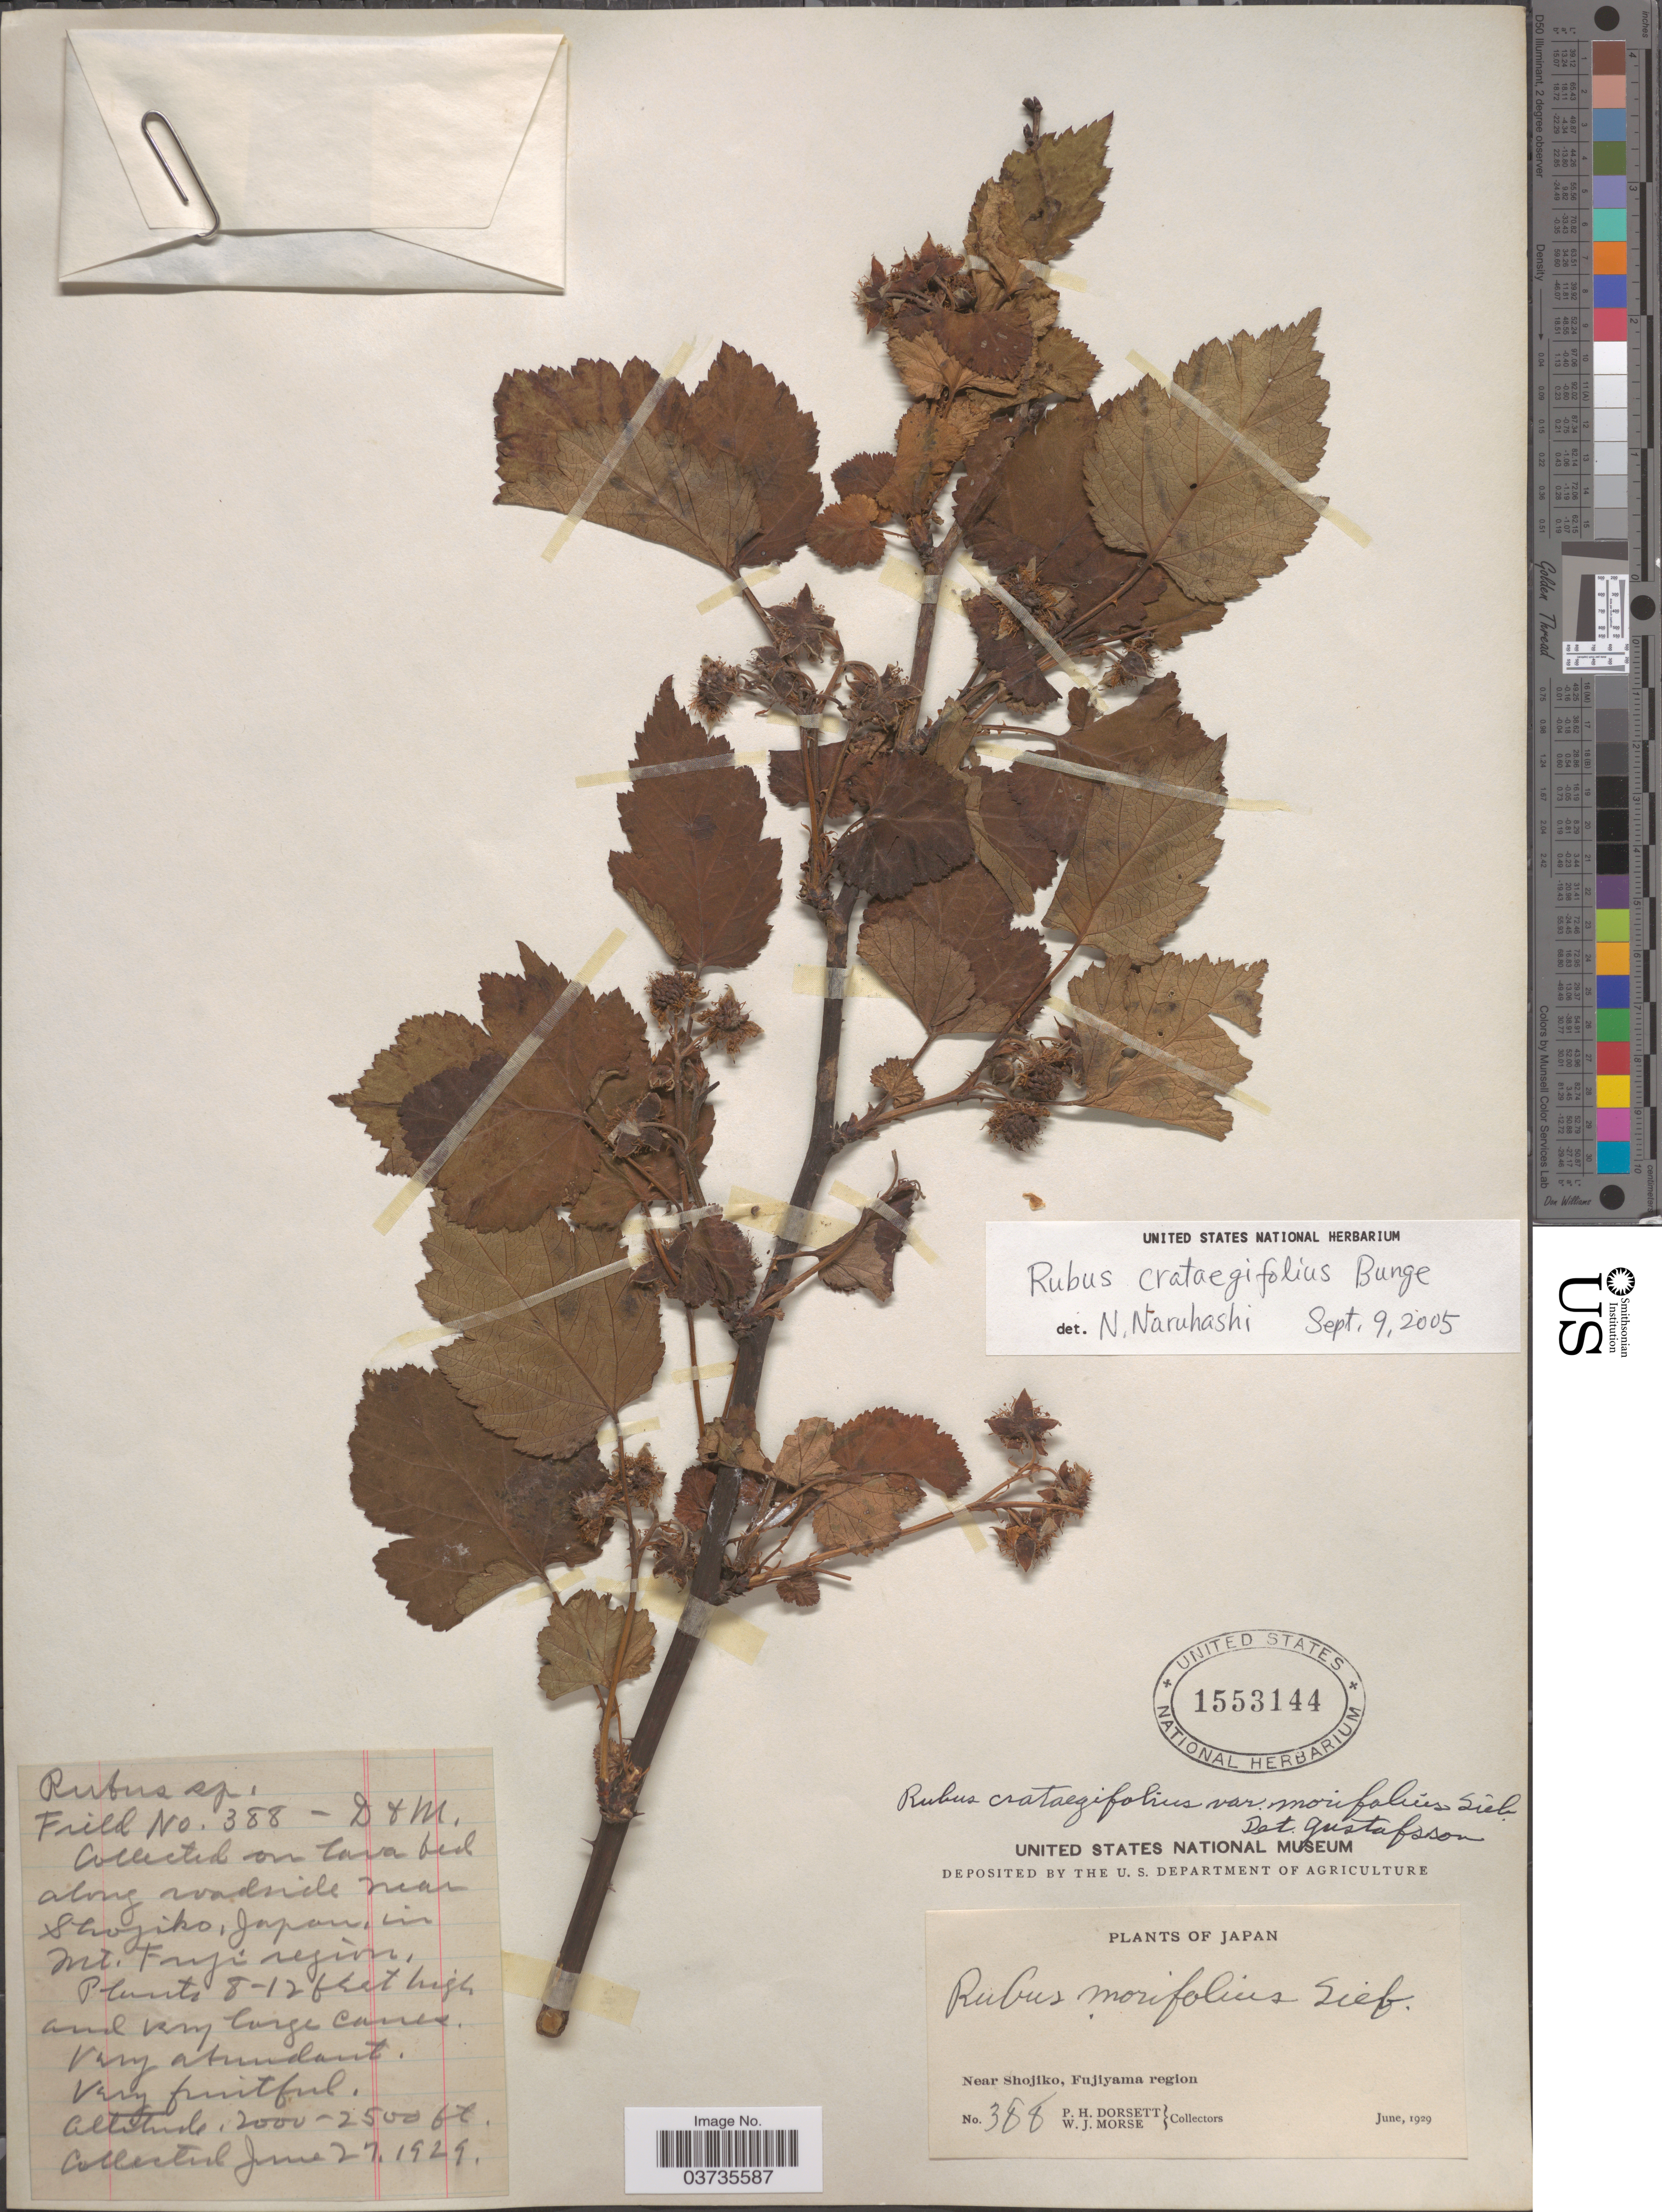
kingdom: Plantae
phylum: Tracheophyta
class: Magnoliopsida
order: Rosales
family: Rosaceae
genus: Rubus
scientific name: Rubus crataegifolius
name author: Bunge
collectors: P. H. Dorsett & W. J. Morse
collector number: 388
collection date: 1929-06-27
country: Japan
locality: Near Shojiko, Fujiyama region. On lava bed along roadside, near Shojiko, in Mt. Fuji region.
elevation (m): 610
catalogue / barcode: US 1553144